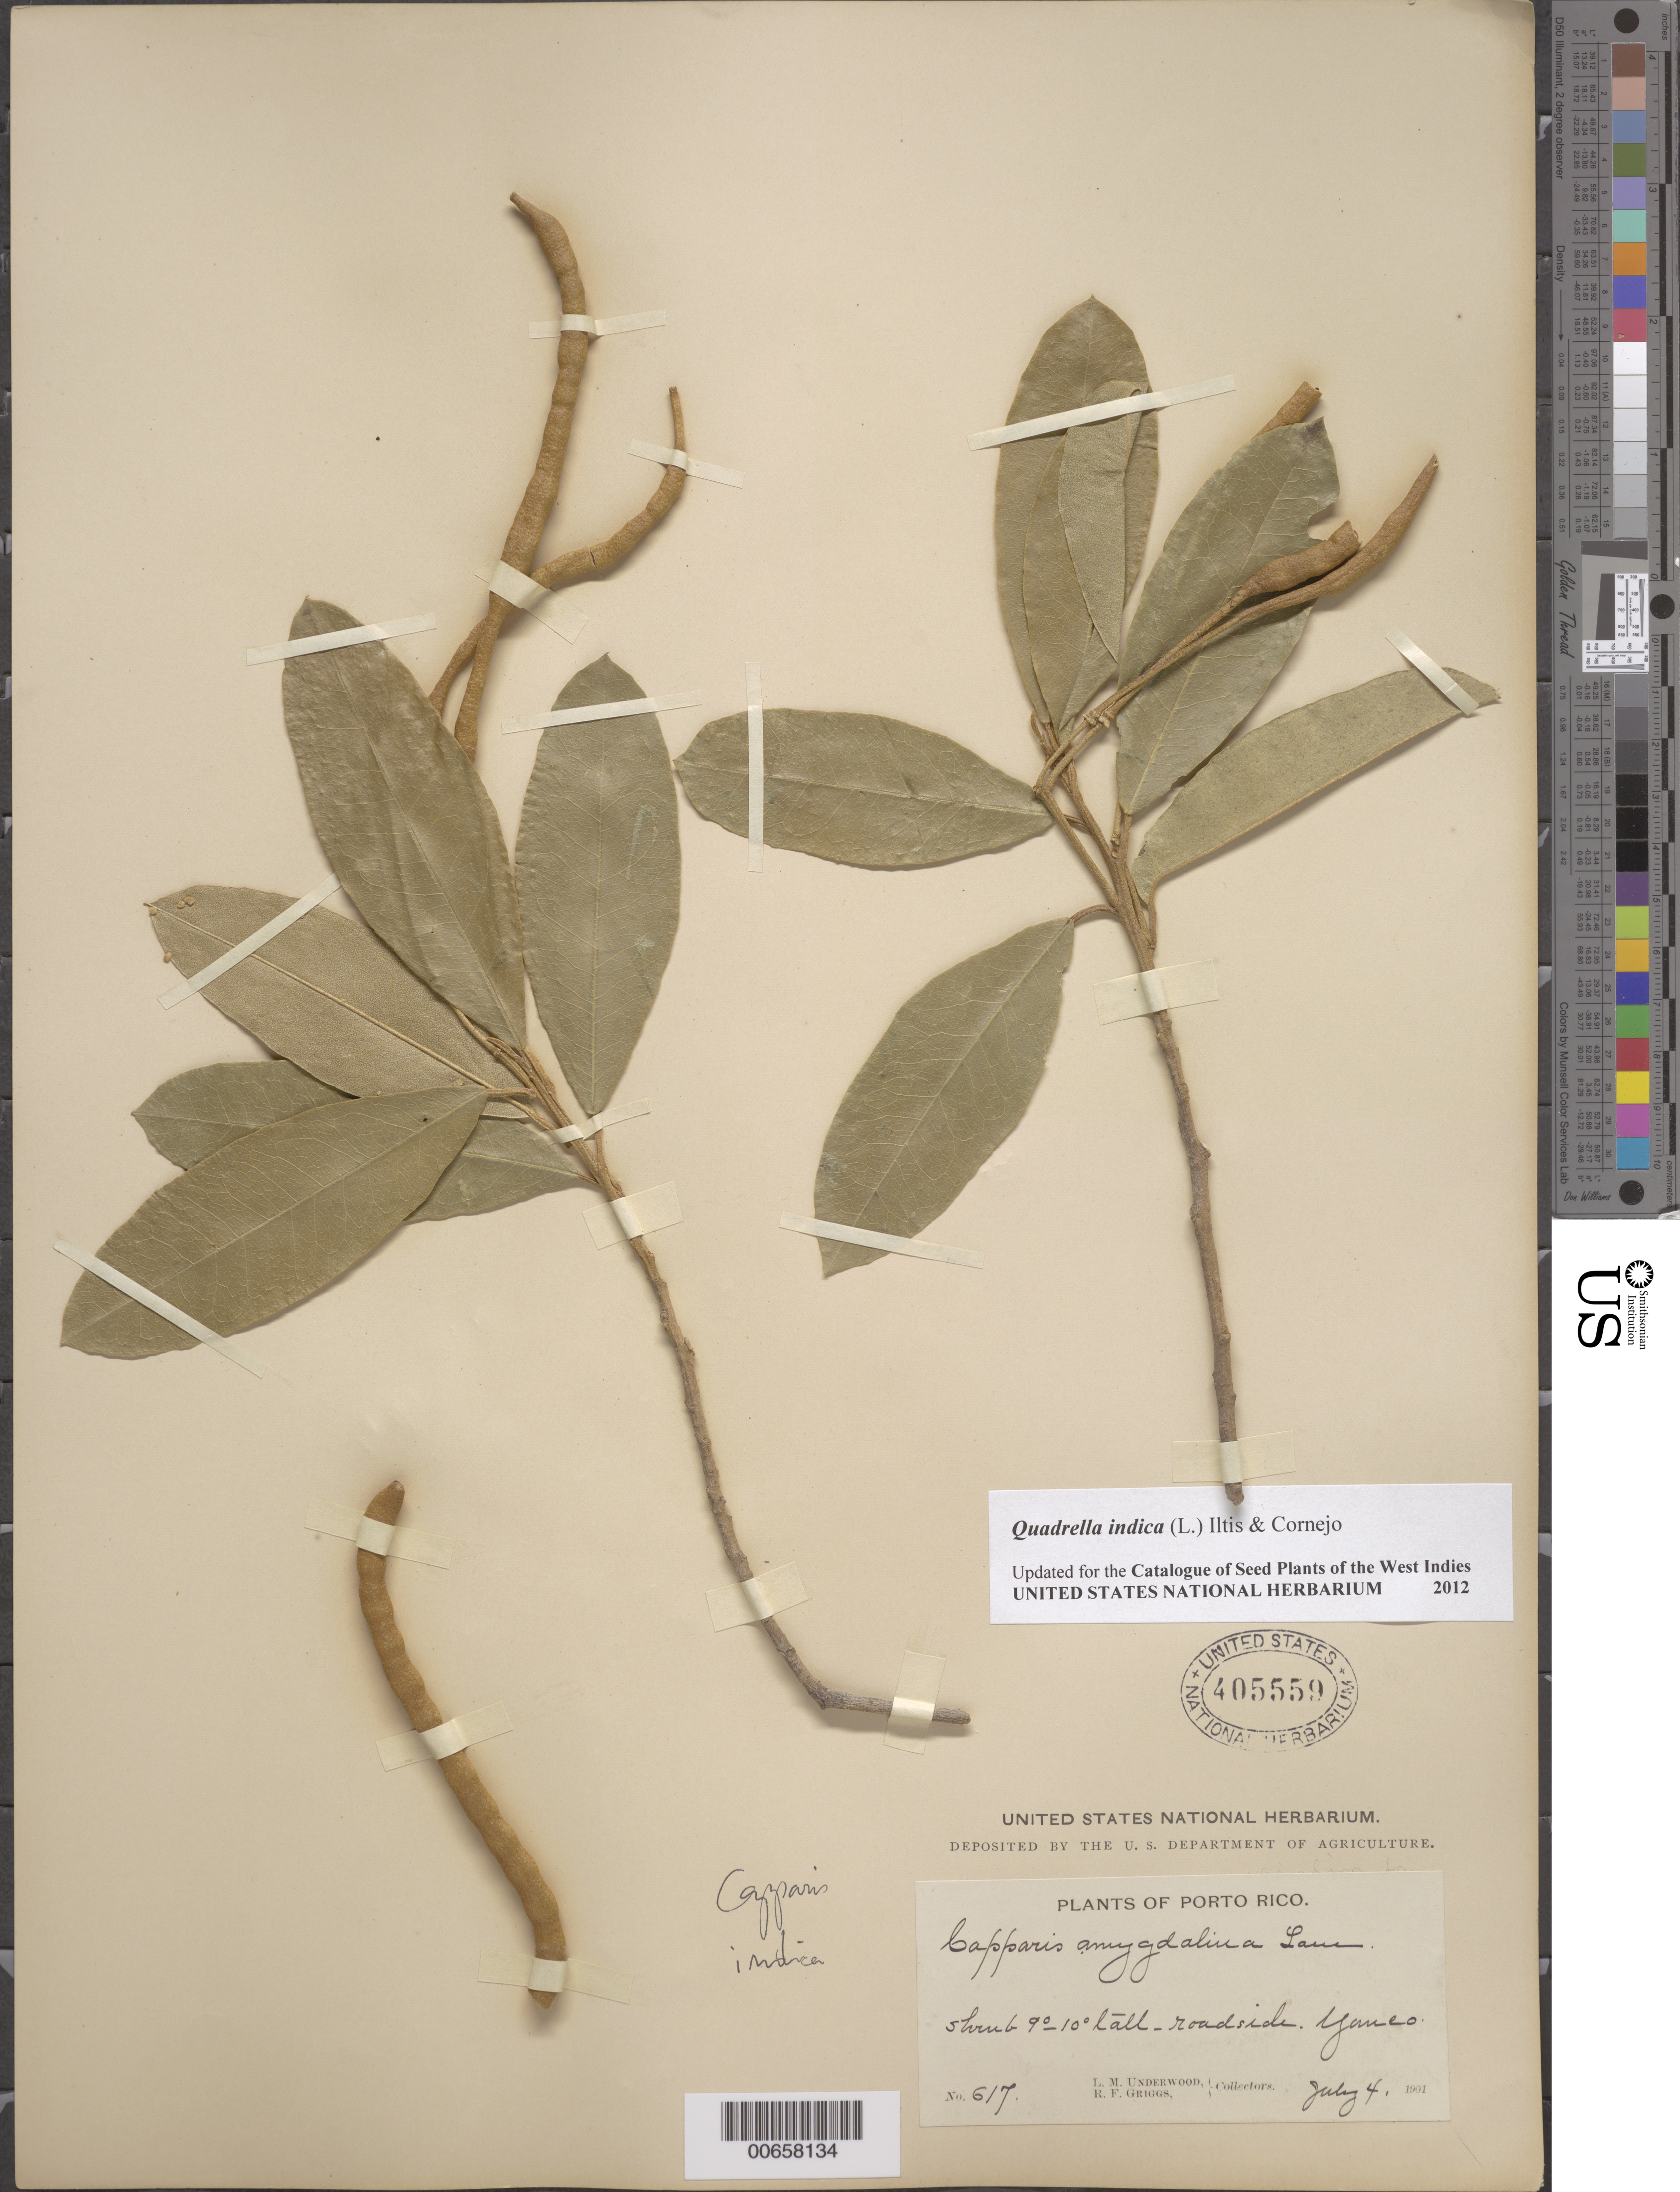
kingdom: Plantae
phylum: Tracheophyta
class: Magnoliopsida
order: Brassicales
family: Capparaceae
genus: Capparis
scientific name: Capparis amygdalina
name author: Lam.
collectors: L. M. Underwood & R. F. Griggs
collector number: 617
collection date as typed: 04 Jul 1901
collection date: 1901-07-04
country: Puerto Rico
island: Greater Antilles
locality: Yauco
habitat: Roadside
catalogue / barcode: US 405559